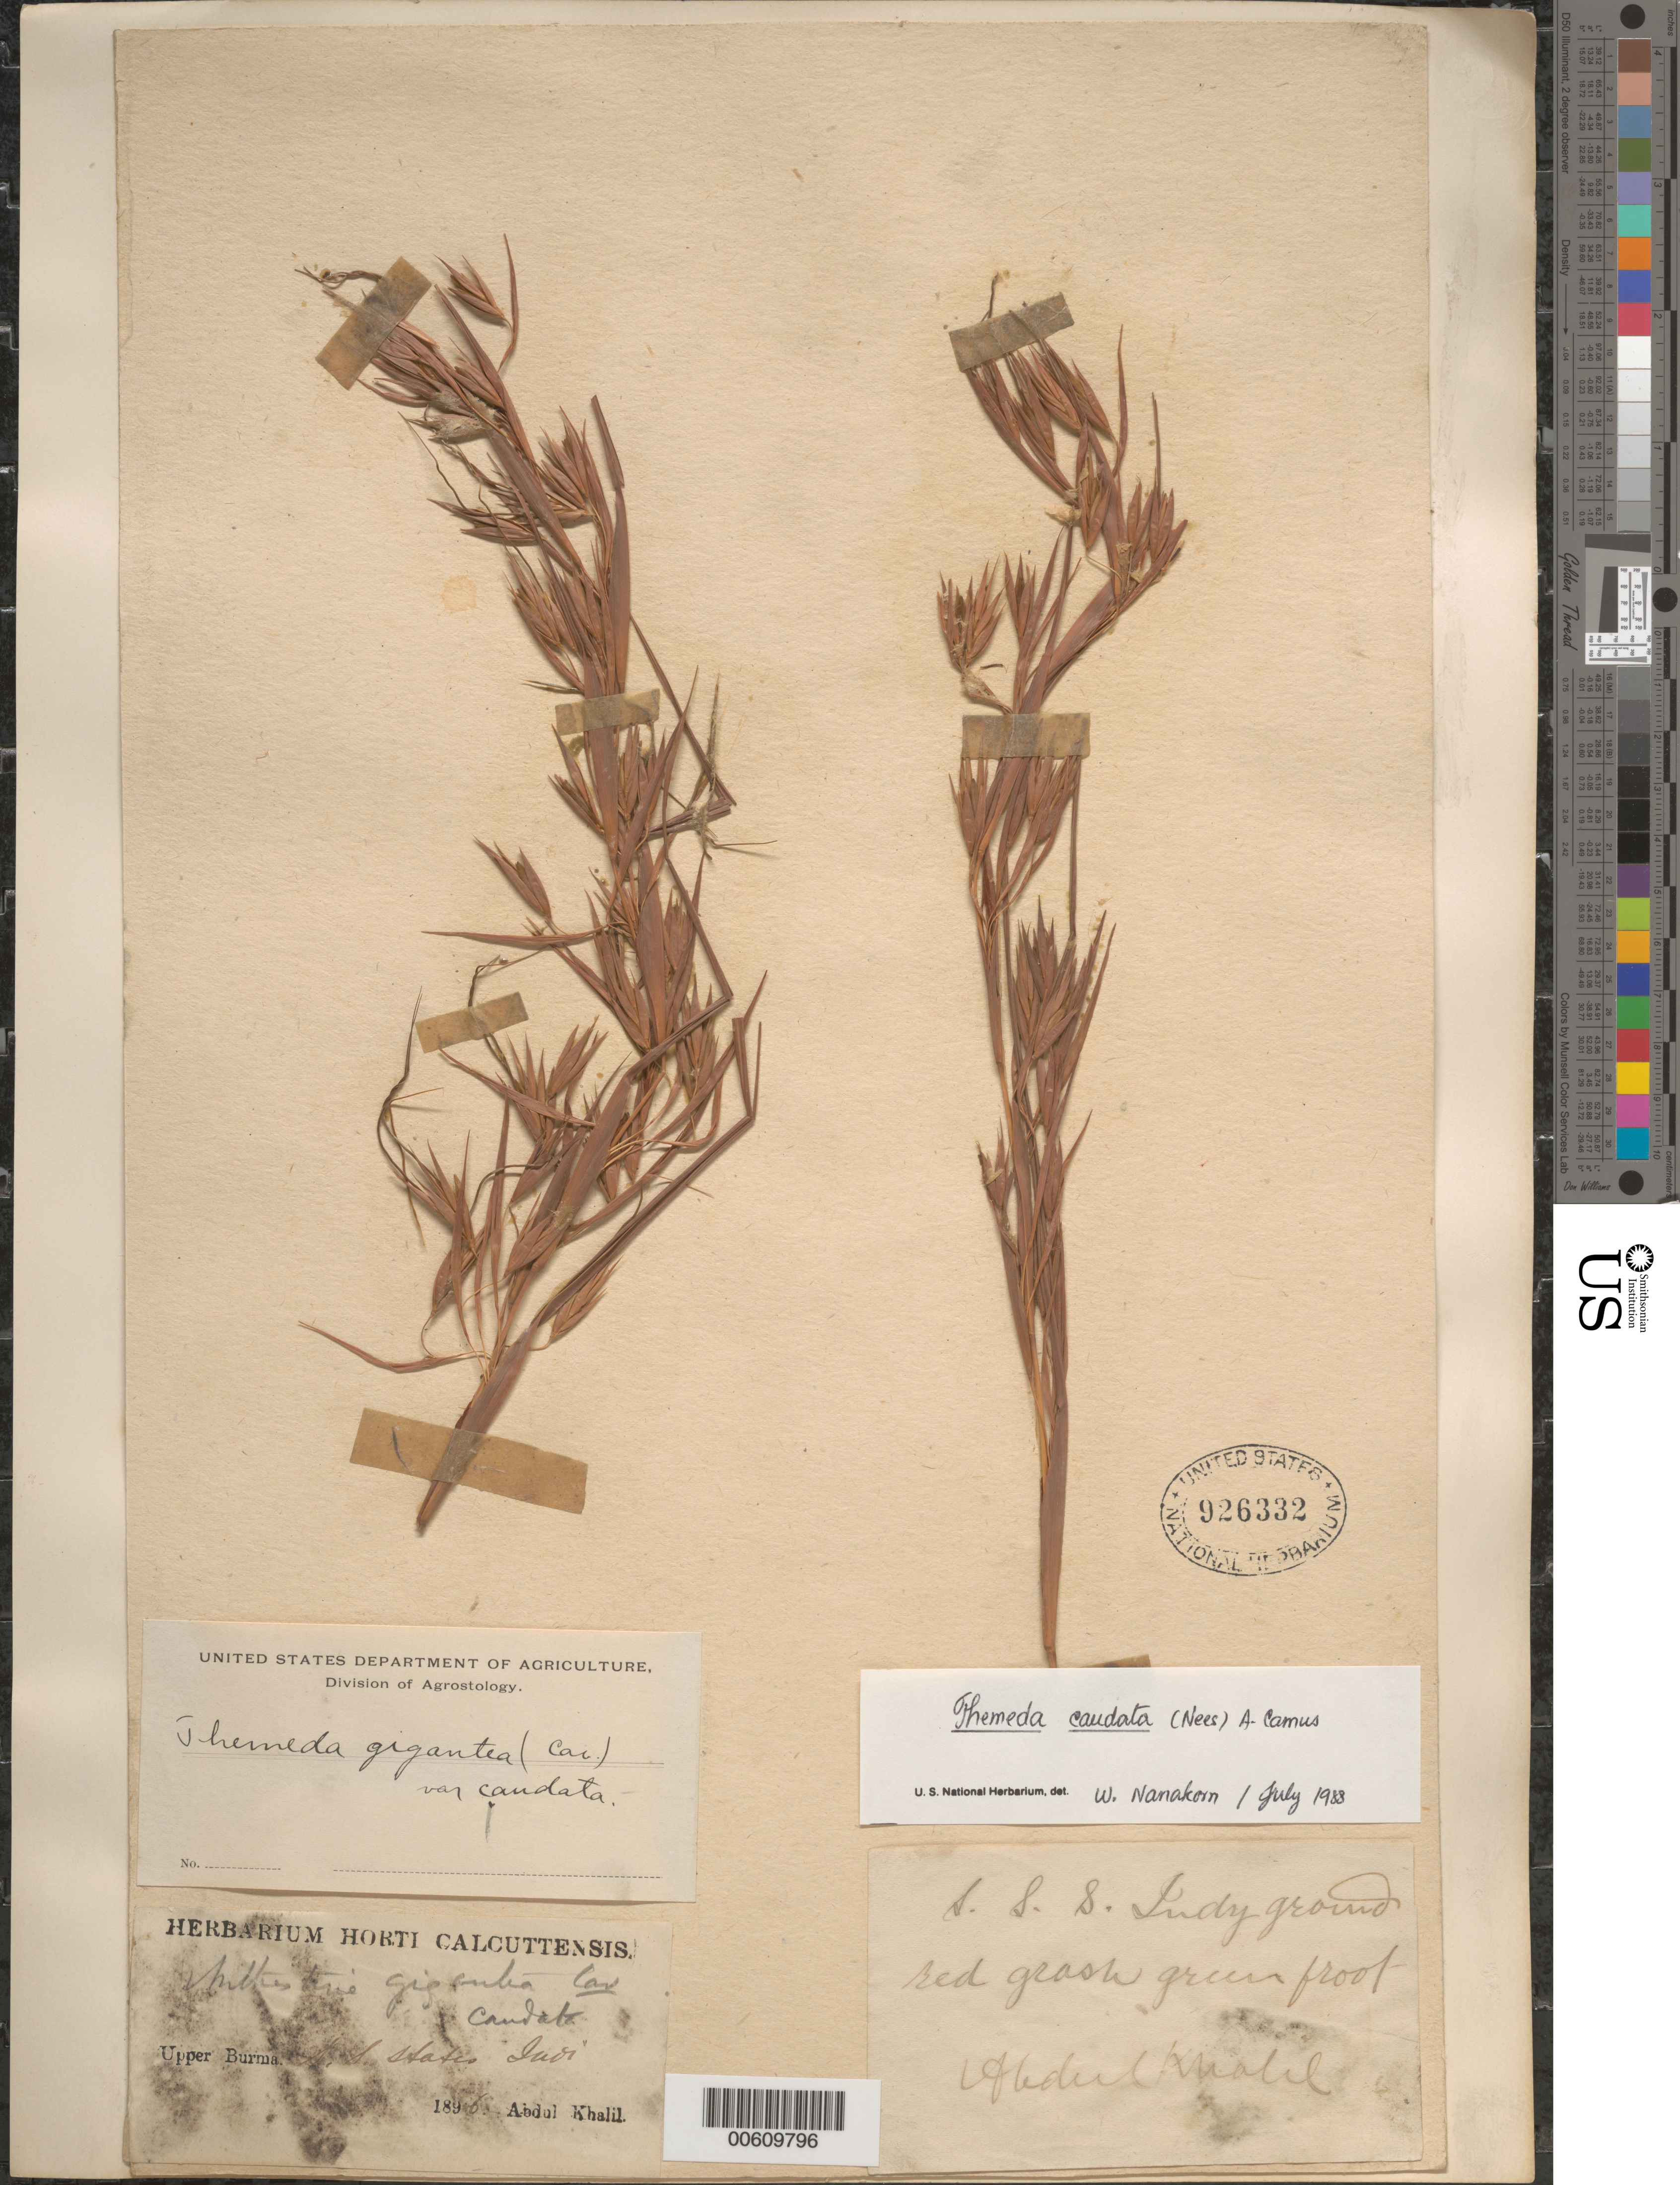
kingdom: Plantae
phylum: Tracheophyta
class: Liliopsida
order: Poales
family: Poaceae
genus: Themeda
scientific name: Themeda caudata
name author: (Nees ex Hook. & Arn.) A. Camus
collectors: A. Khalil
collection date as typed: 1896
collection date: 1896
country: Myanmar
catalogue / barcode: US 926332